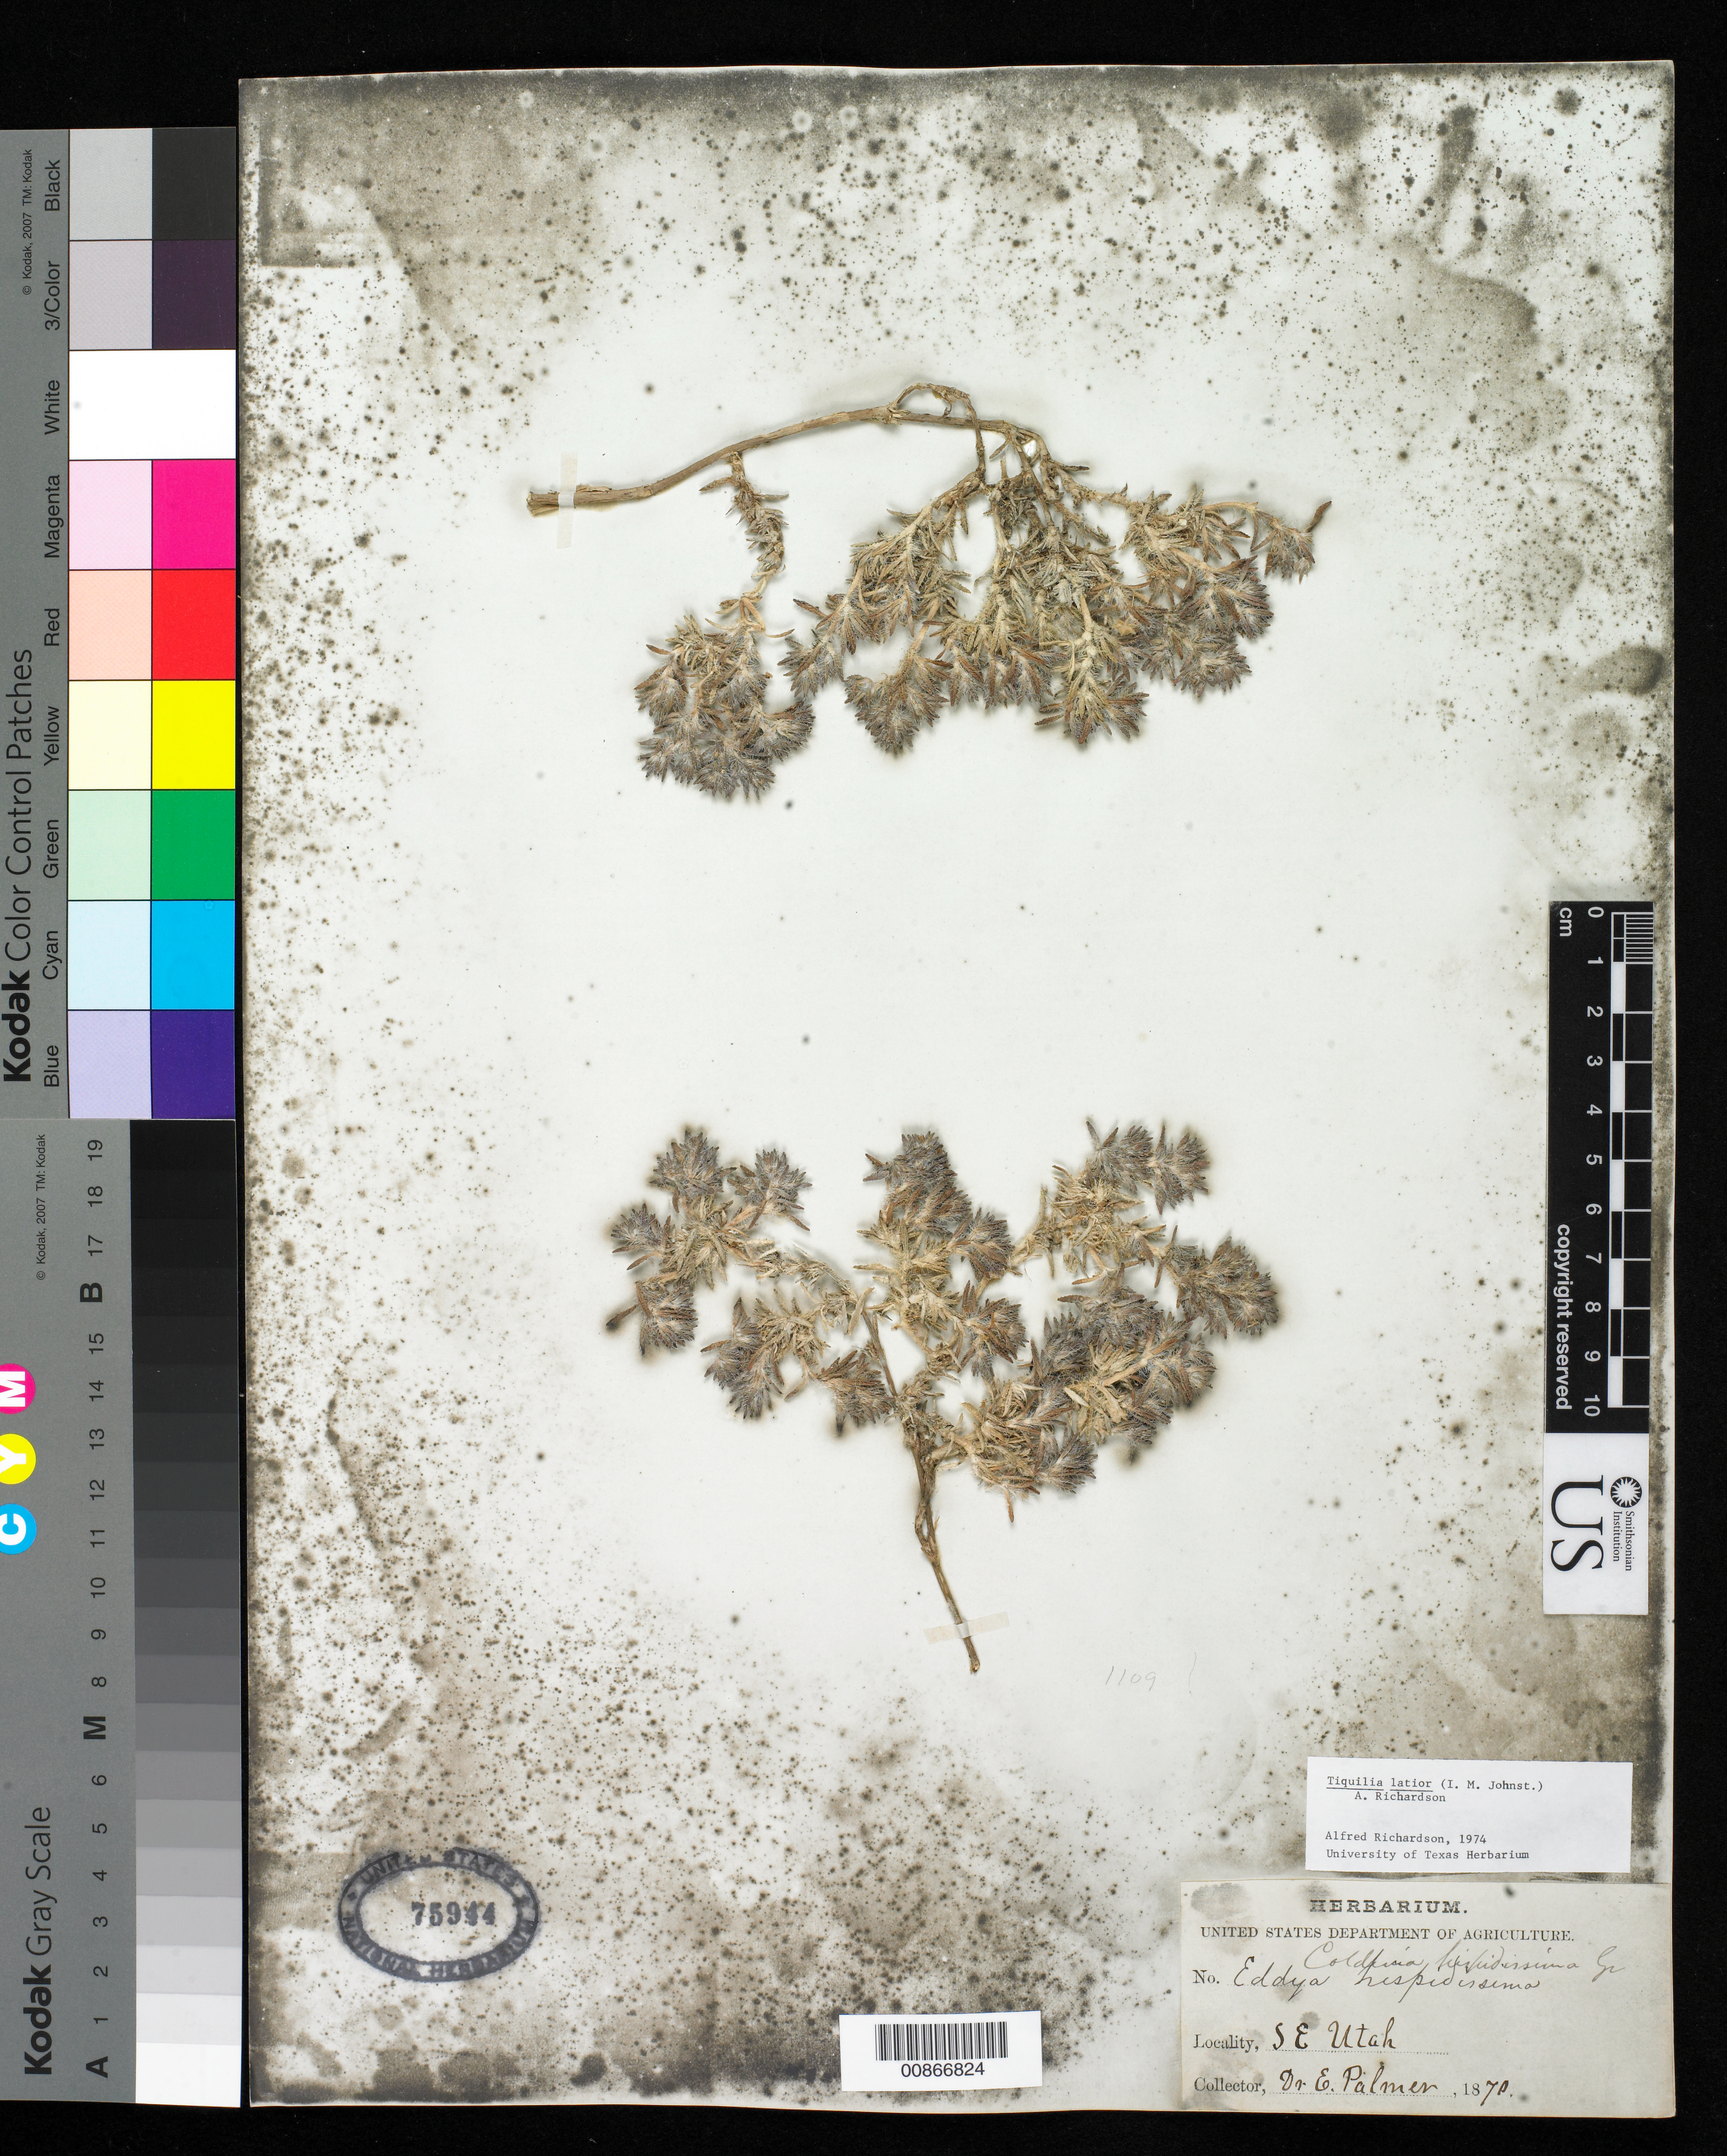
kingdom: Plantae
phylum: Tracheophyta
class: Magnoliopsida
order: Boraginales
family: Ehretiaceae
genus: Tiquilia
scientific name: Tiquilia latior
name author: (I.M. Johnst.) A.T. Richardson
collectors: E. Palmer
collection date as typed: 1870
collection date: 1870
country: United States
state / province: Utah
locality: SE Utah.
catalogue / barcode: US 75944